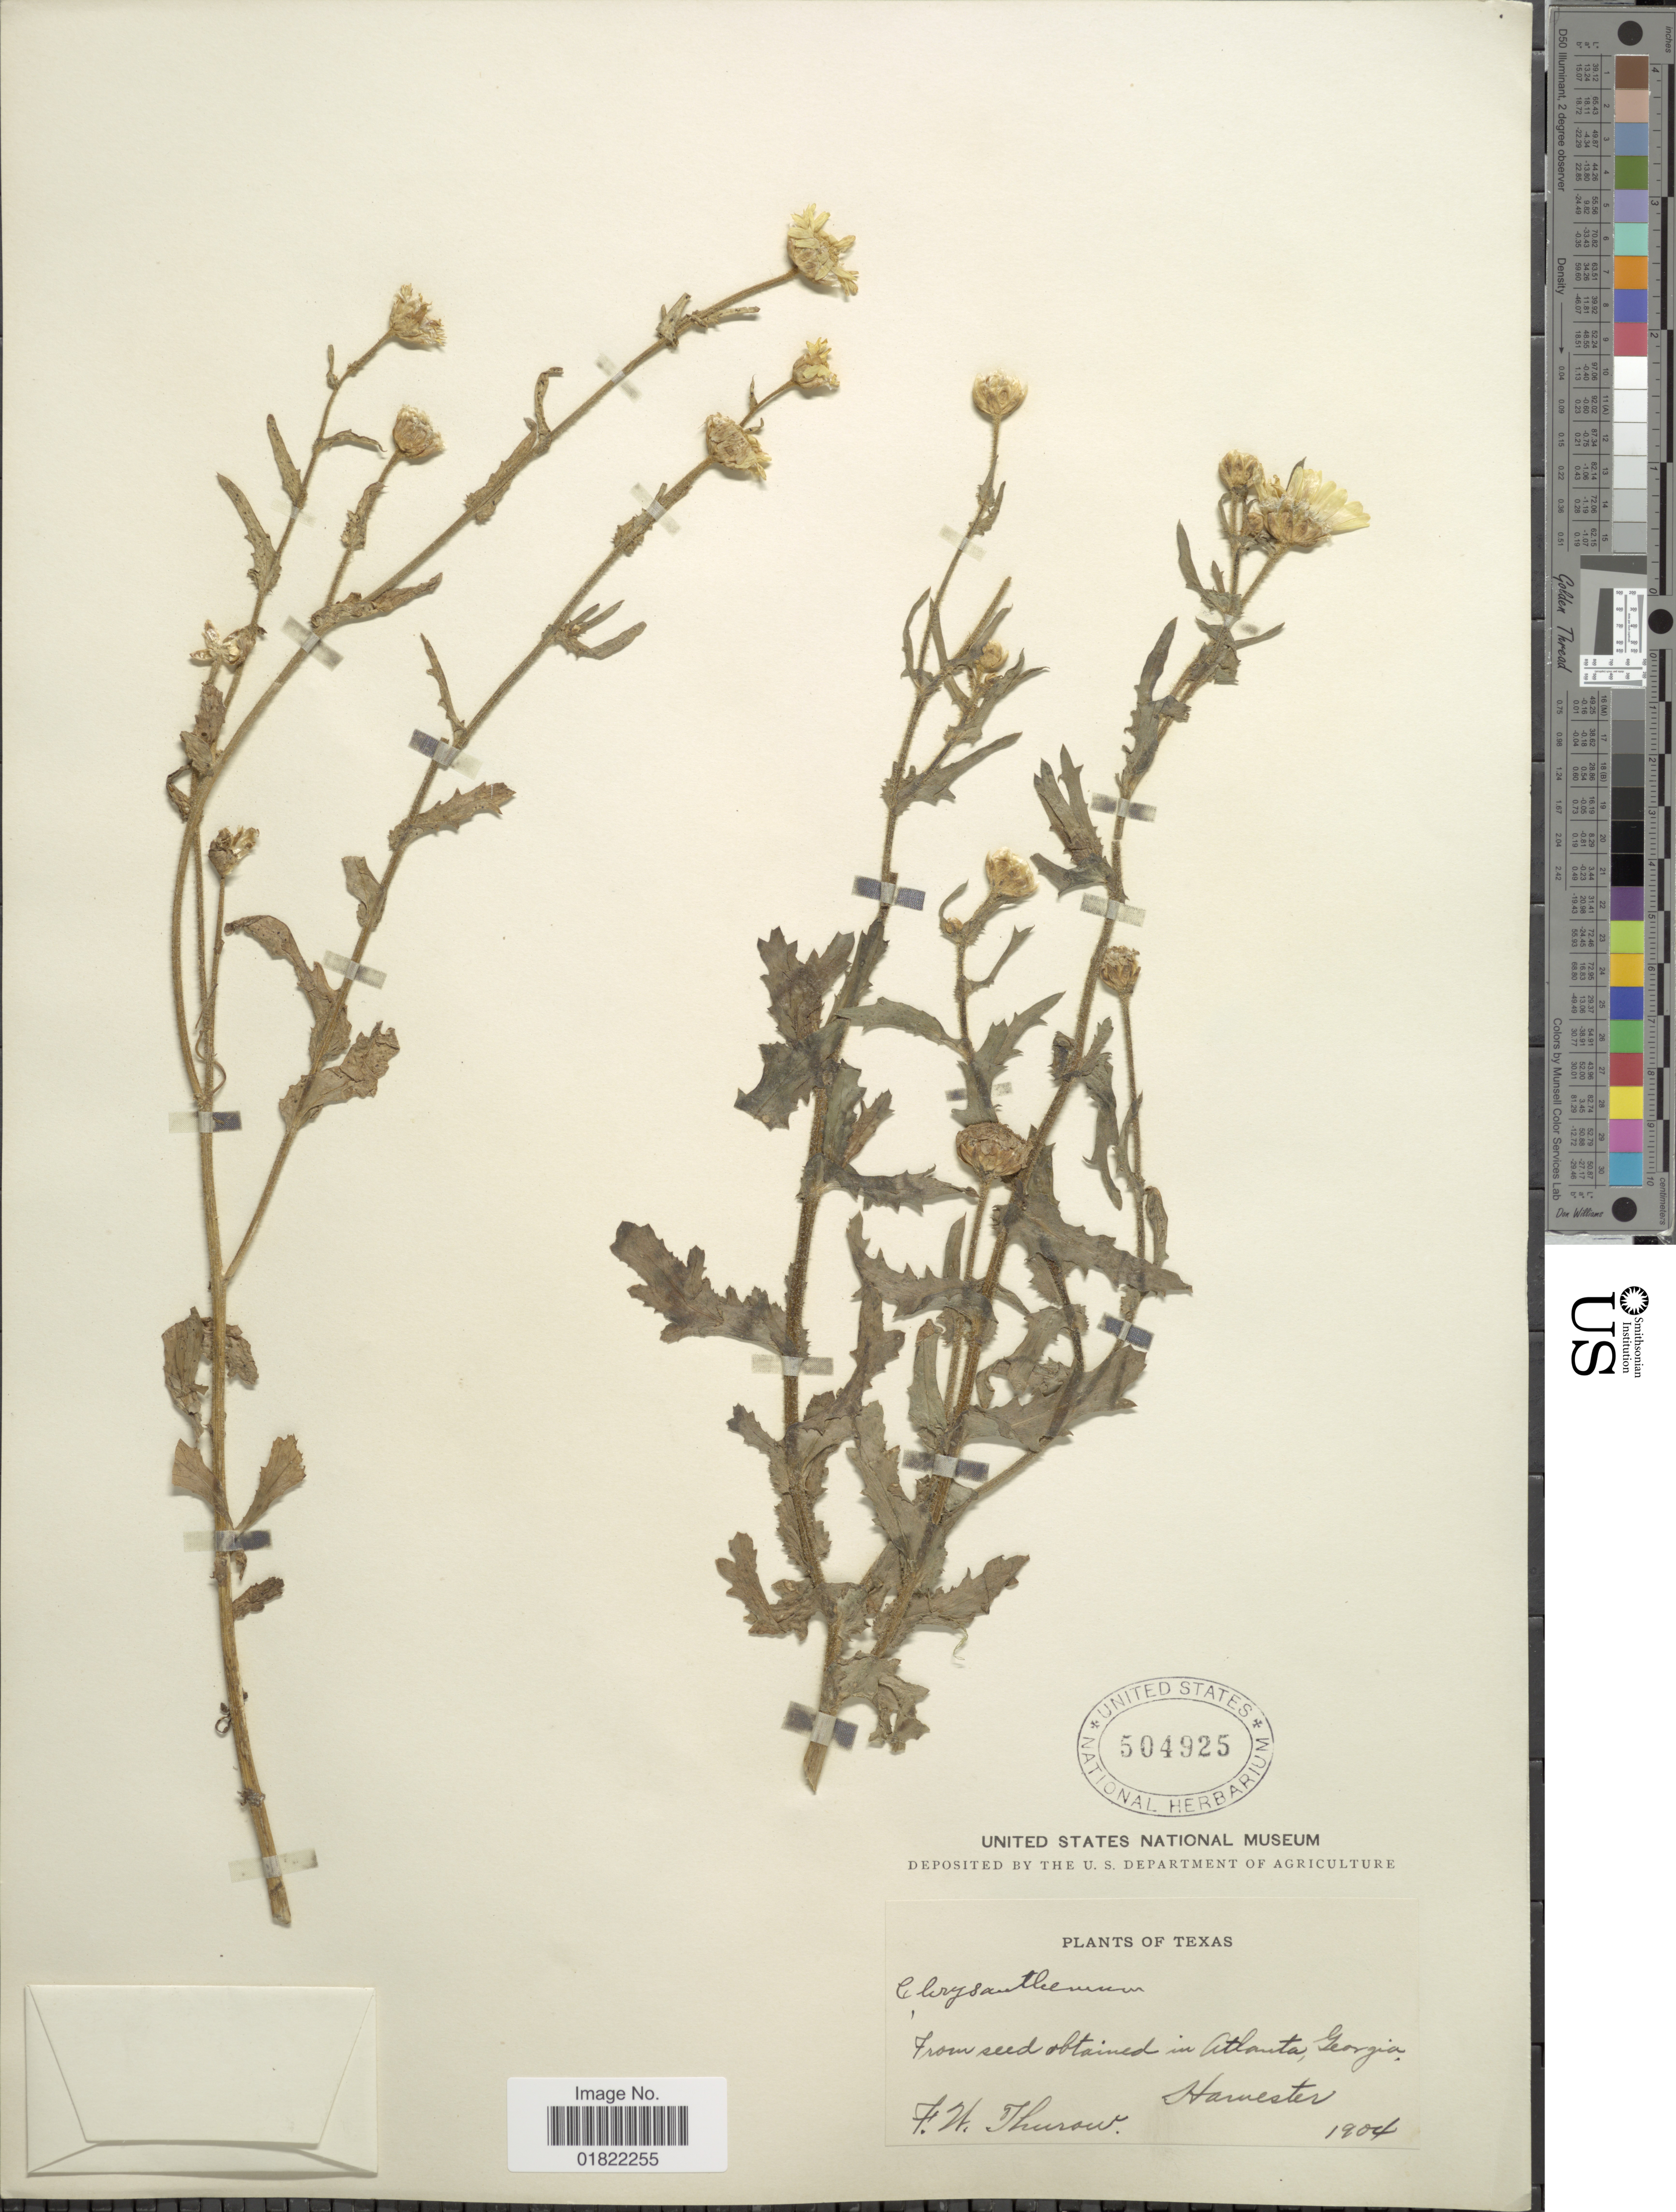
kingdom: Plantae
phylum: Tracheophyta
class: Magnoliopsida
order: Asterales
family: Asteraceae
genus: Chrysanthemum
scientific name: Chrysanthemum segetum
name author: L.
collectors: F. W. Thurow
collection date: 1904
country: United States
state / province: Texas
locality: From seed obtained in Atlanta Georgia, Hamester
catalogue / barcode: US 504925